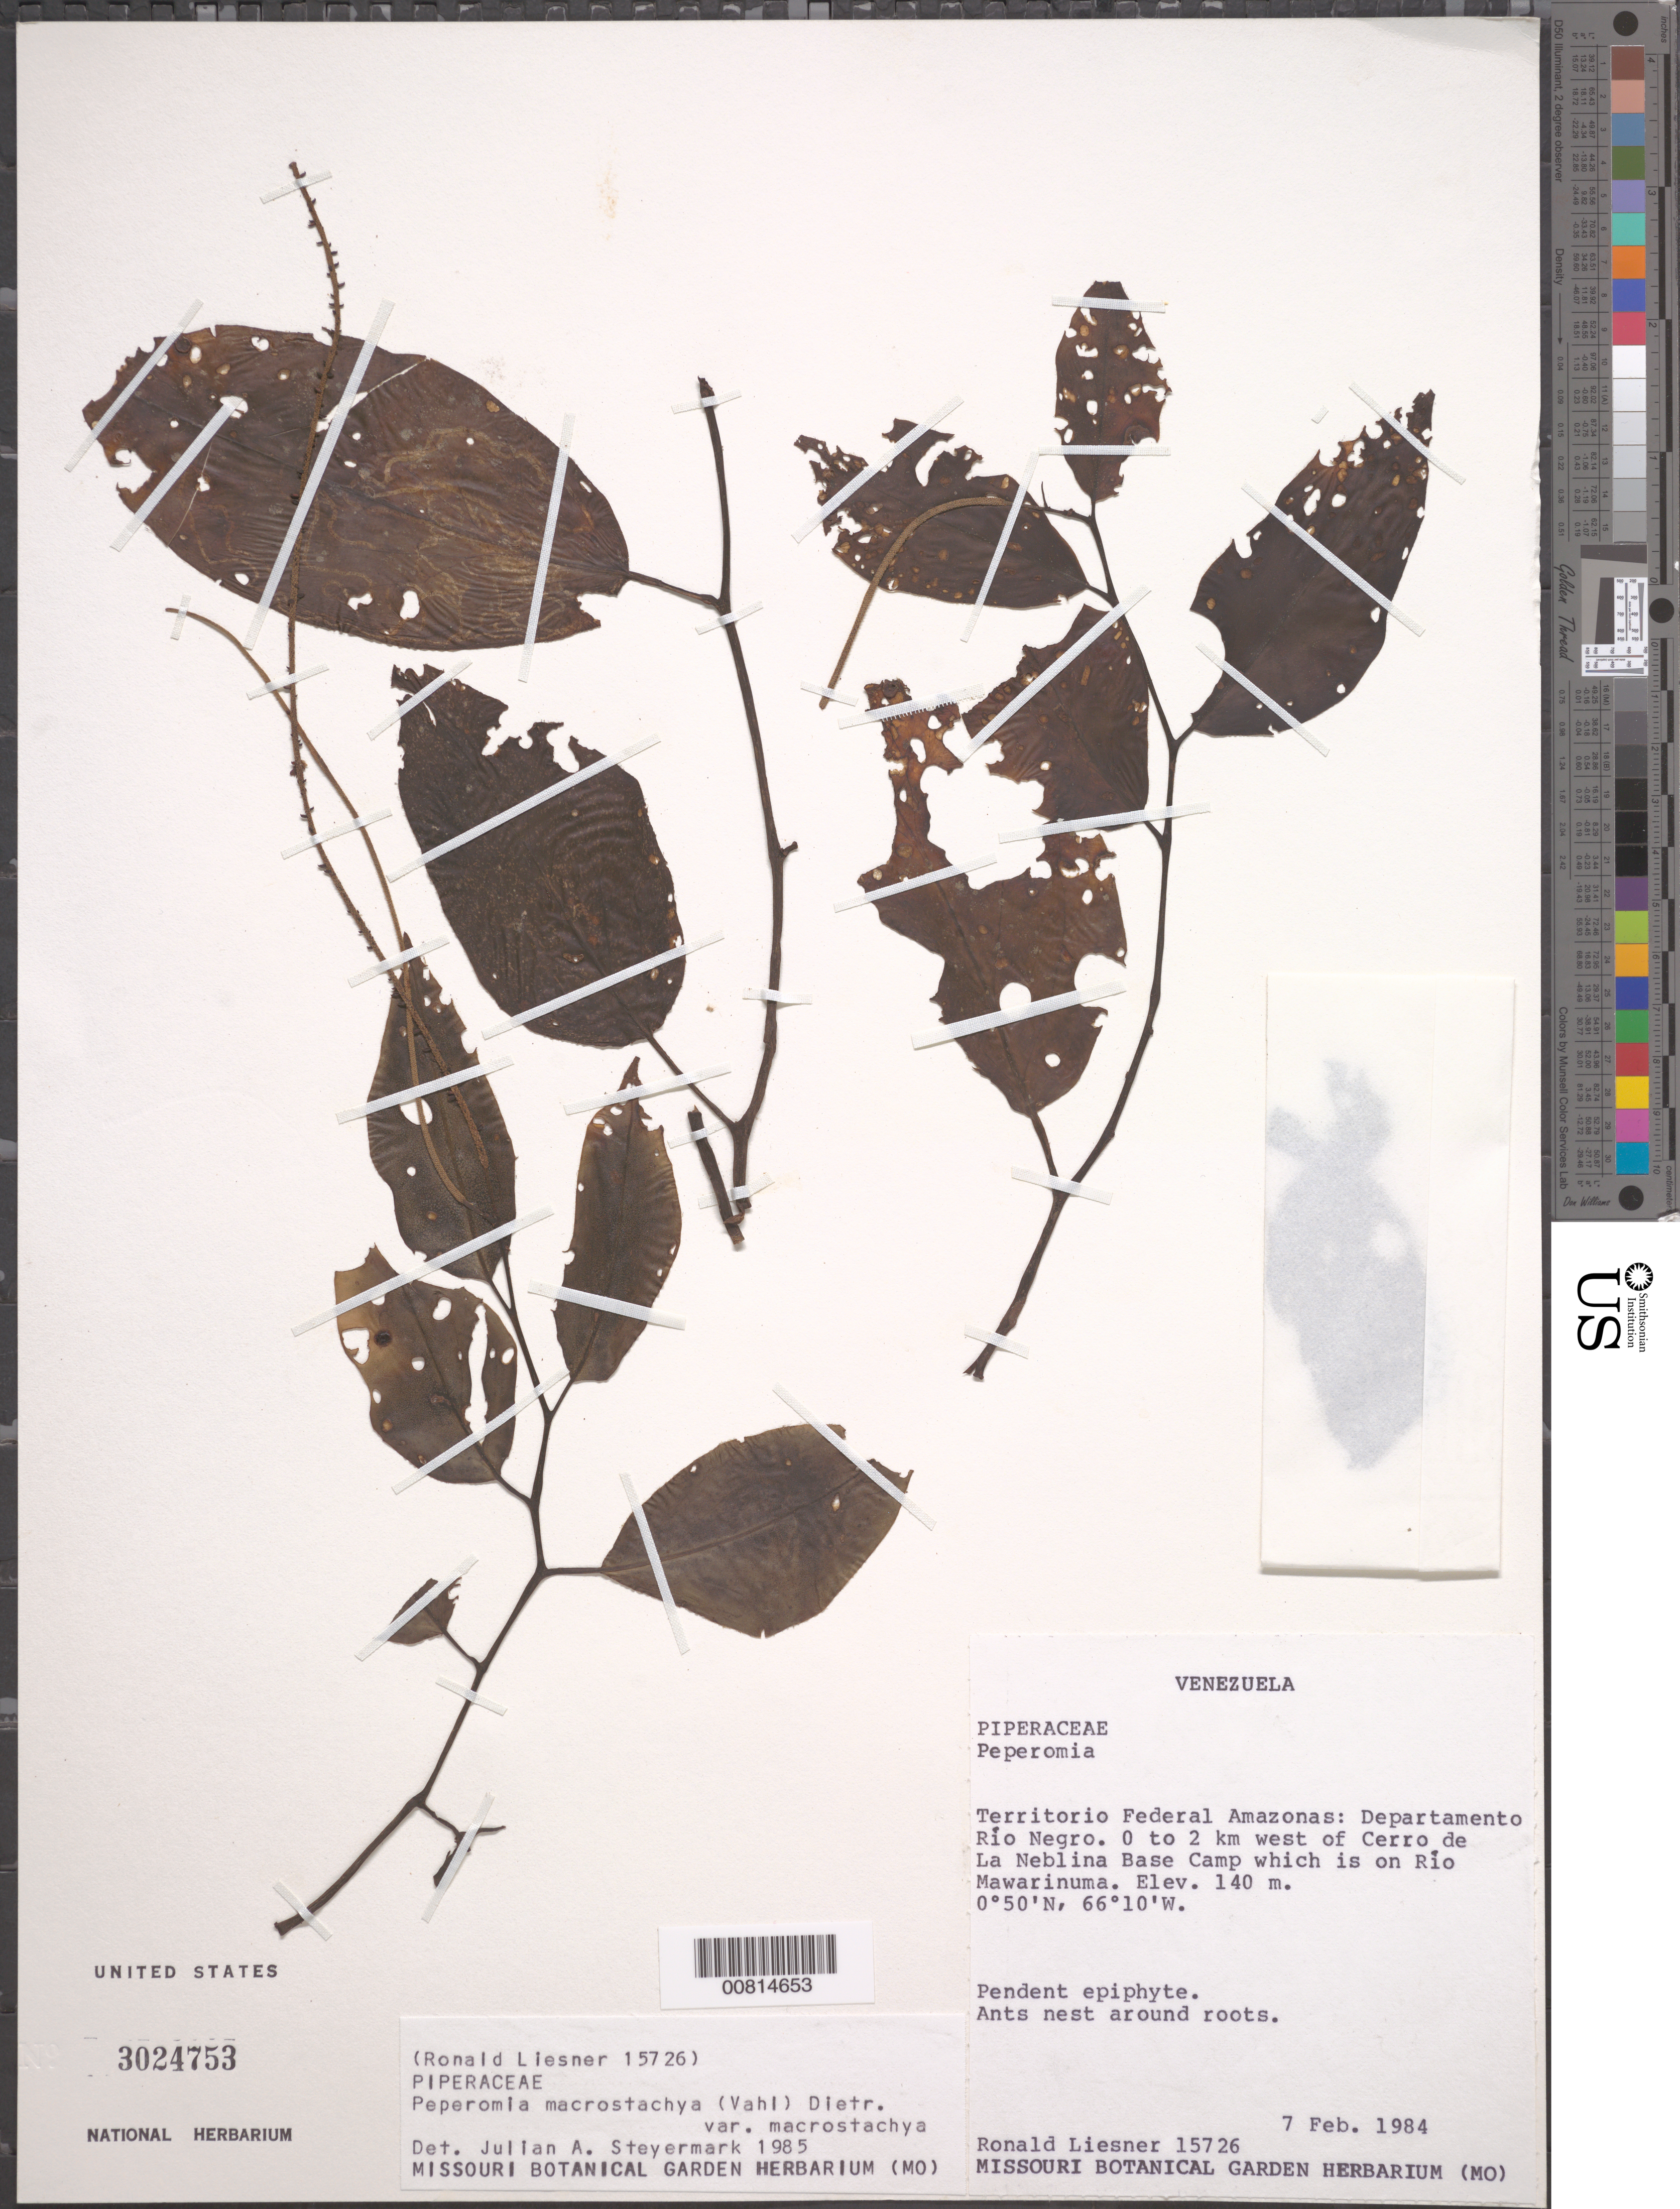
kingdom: Plantae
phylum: Tracheophyta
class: Magnoliopsida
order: Piperales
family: Piperaceae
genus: Peperomia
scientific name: Peperomia macrostachya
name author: (Vahl) A. Dietr.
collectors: R. L. Liesner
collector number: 15726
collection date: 1984-02-07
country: Venezuela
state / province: Amazonas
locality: Territorio Federal Amazonas: Departamento Río Negro. 0 to 2 km west of Cerro de La Neblina Base Camp which is on Río Mawarinuma.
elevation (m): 140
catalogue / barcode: US 3024753